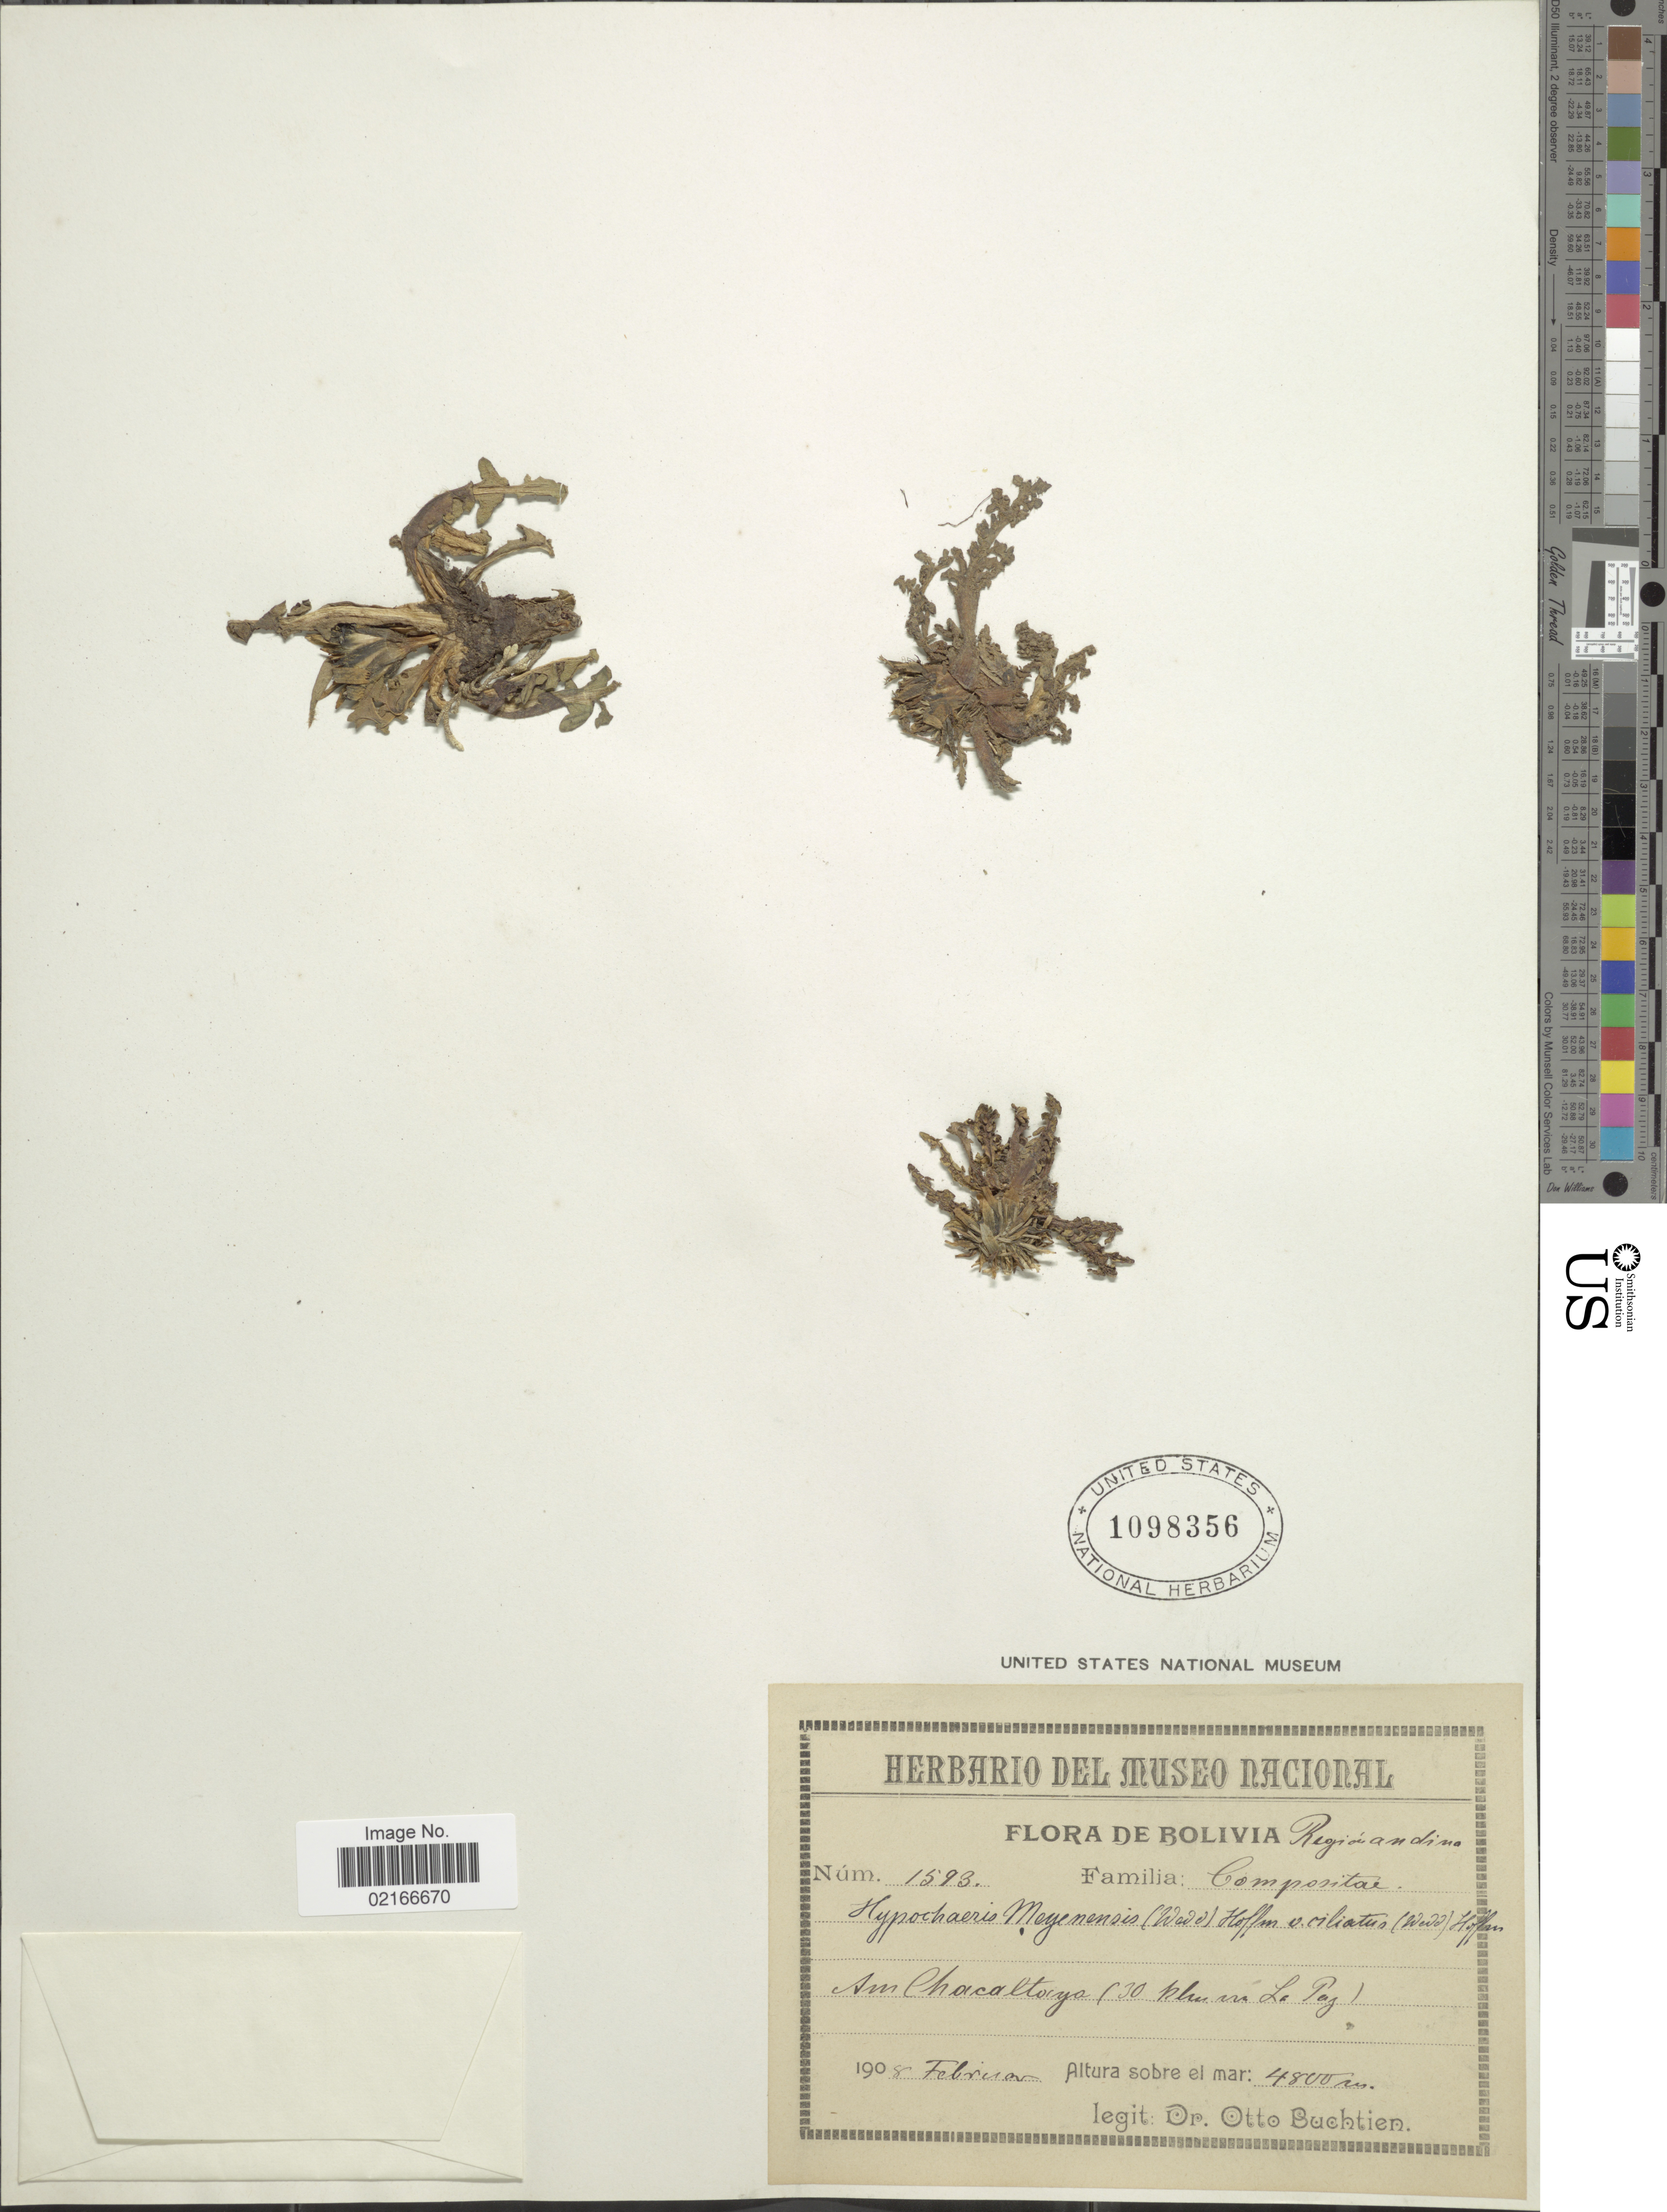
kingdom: Plantae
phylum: Tracheophyta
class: Magnoliopsida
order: Asterales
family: Asteraceae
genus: Hypochaeris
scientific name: Hypochaeris meyeniana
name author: (Walp.) Benth. & Hook. f. ex Griseb.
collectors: O. Buchtien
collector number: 1593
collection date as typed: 1908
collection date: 1908-02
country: Bolivia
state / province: La Paz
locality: Región andine. Chacaltaya (30 klm from La Paz)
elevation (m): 4800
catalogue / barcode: US 1098356